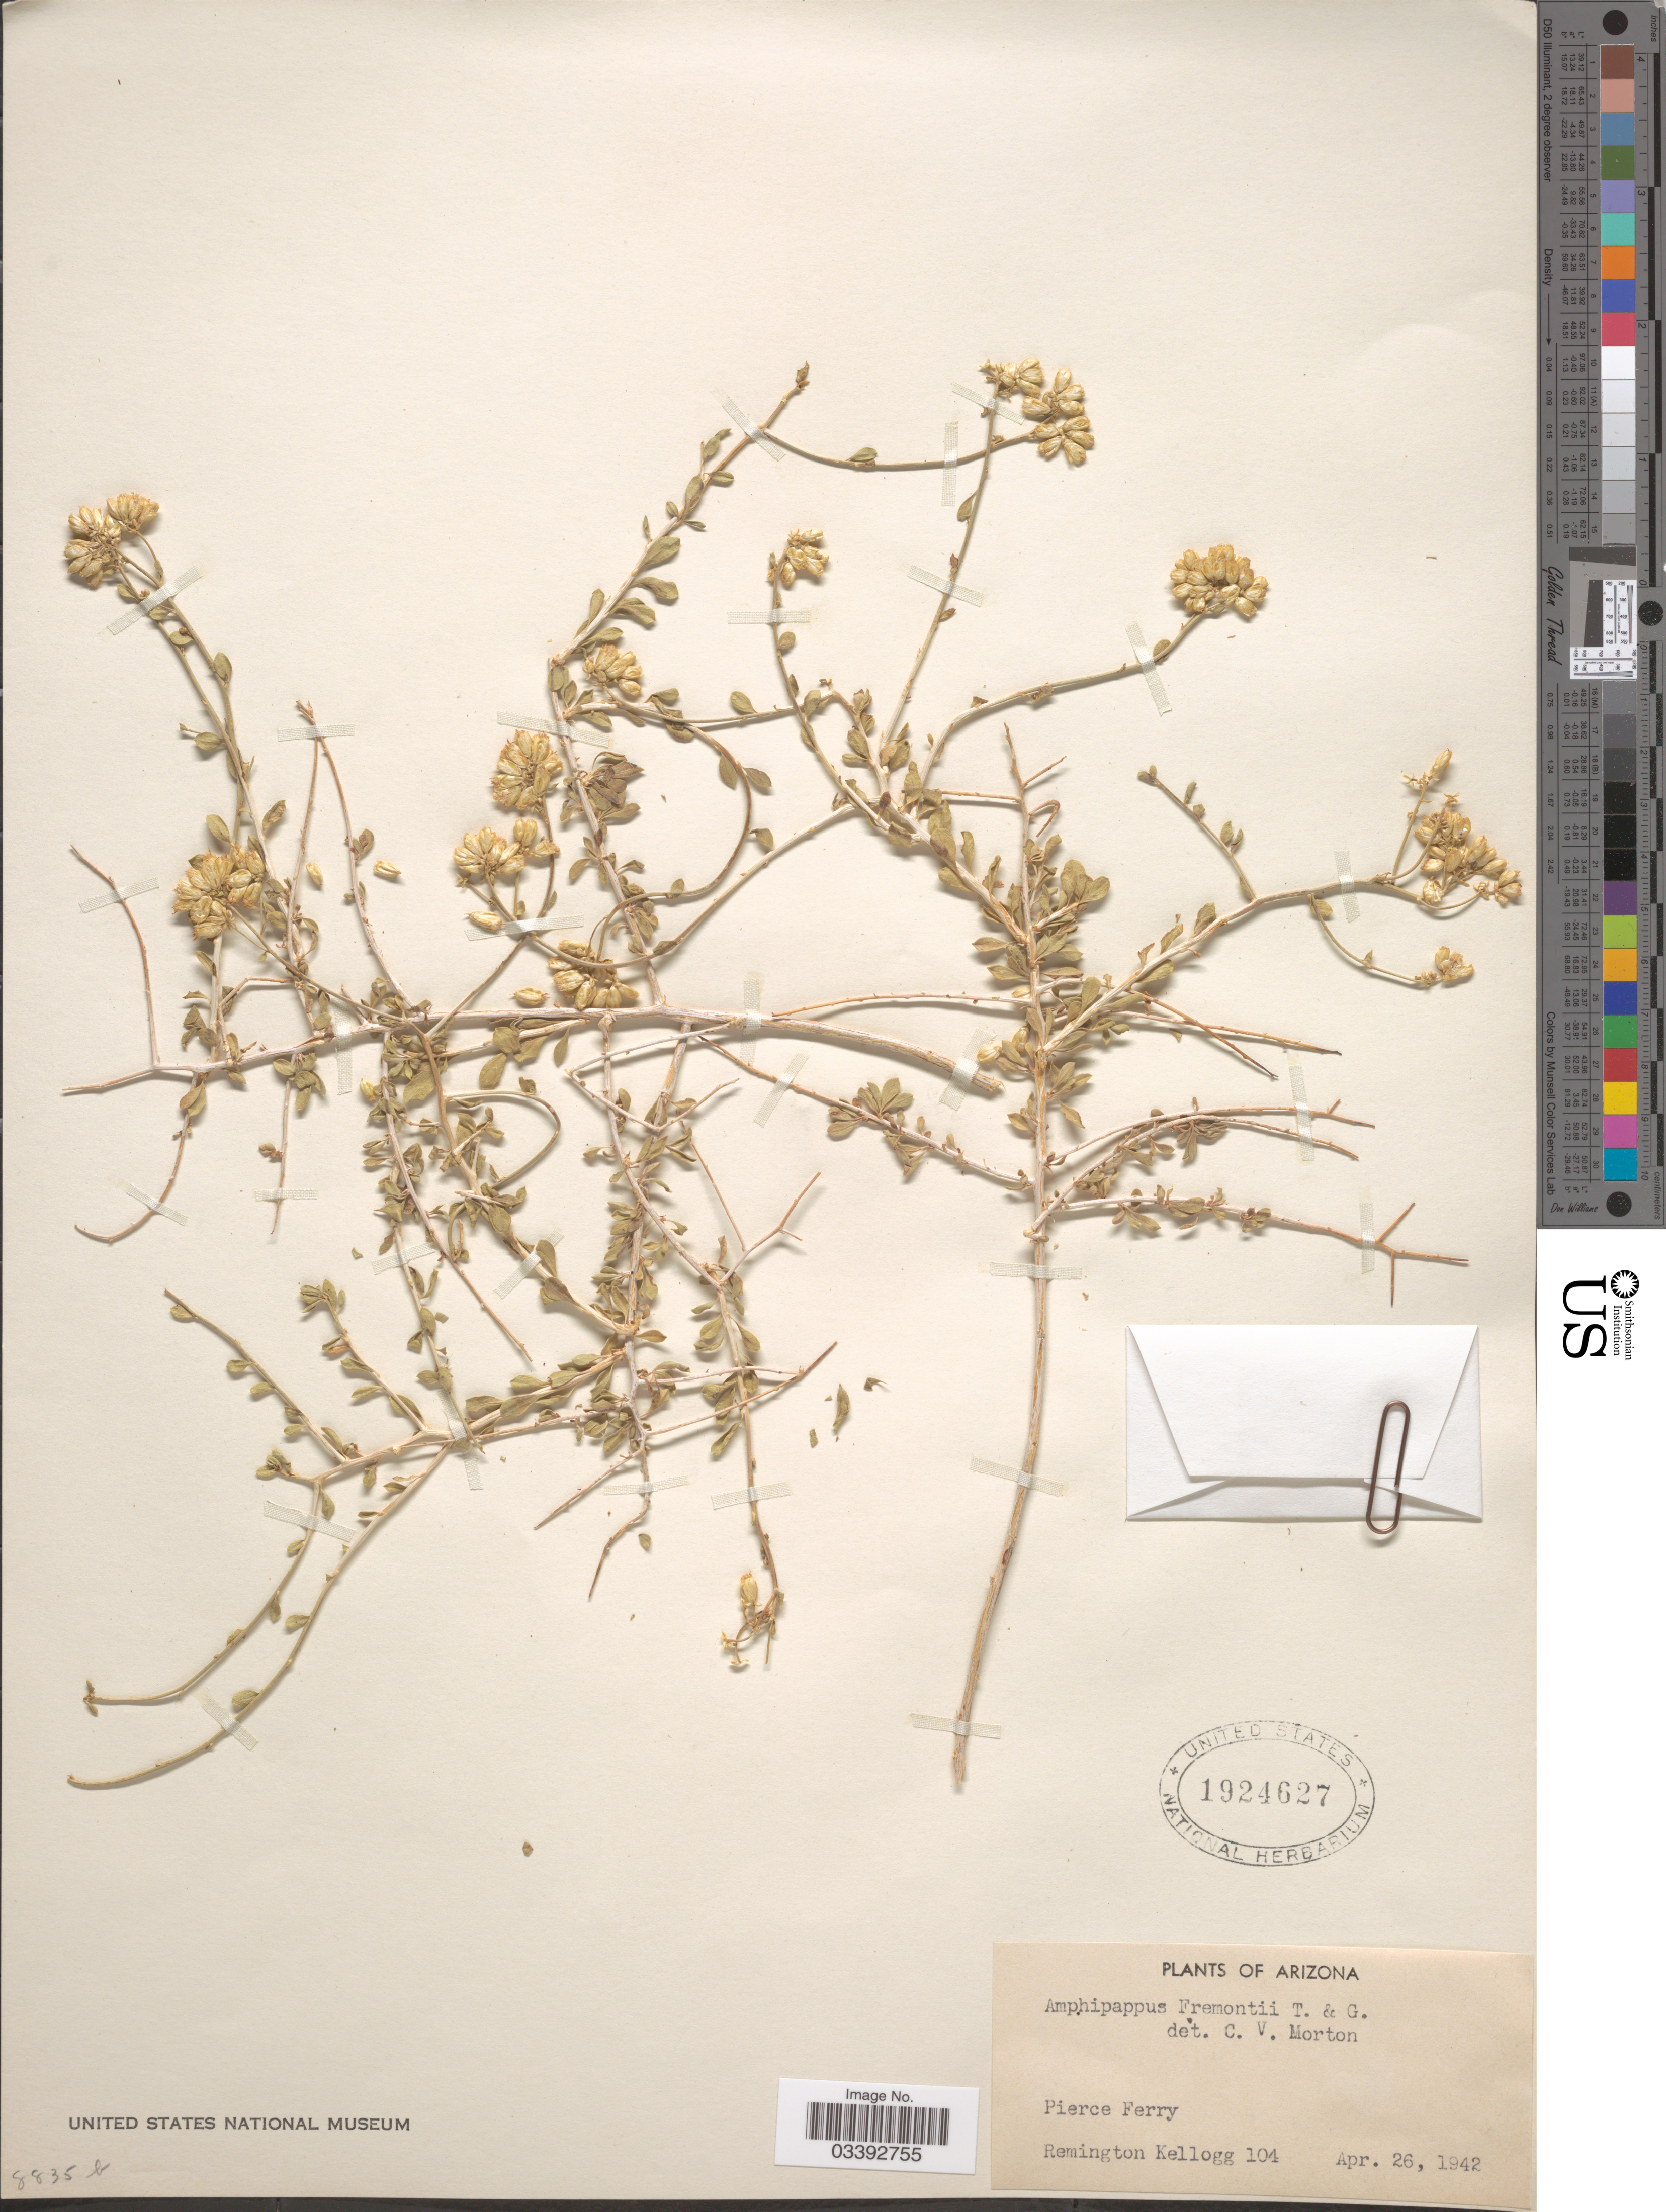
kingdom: Plantae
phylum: Tracheophyta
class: Magnoliopsida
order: Asterales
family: Asteraceae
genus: Amphipappus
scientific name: Amphipappus fremontii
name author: Torr. & A. Gray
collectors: R. Kellogg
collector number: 104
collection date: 1942-04-26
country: United States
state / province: Arizona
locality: Pierce Ferry.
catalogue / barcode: US 1924627